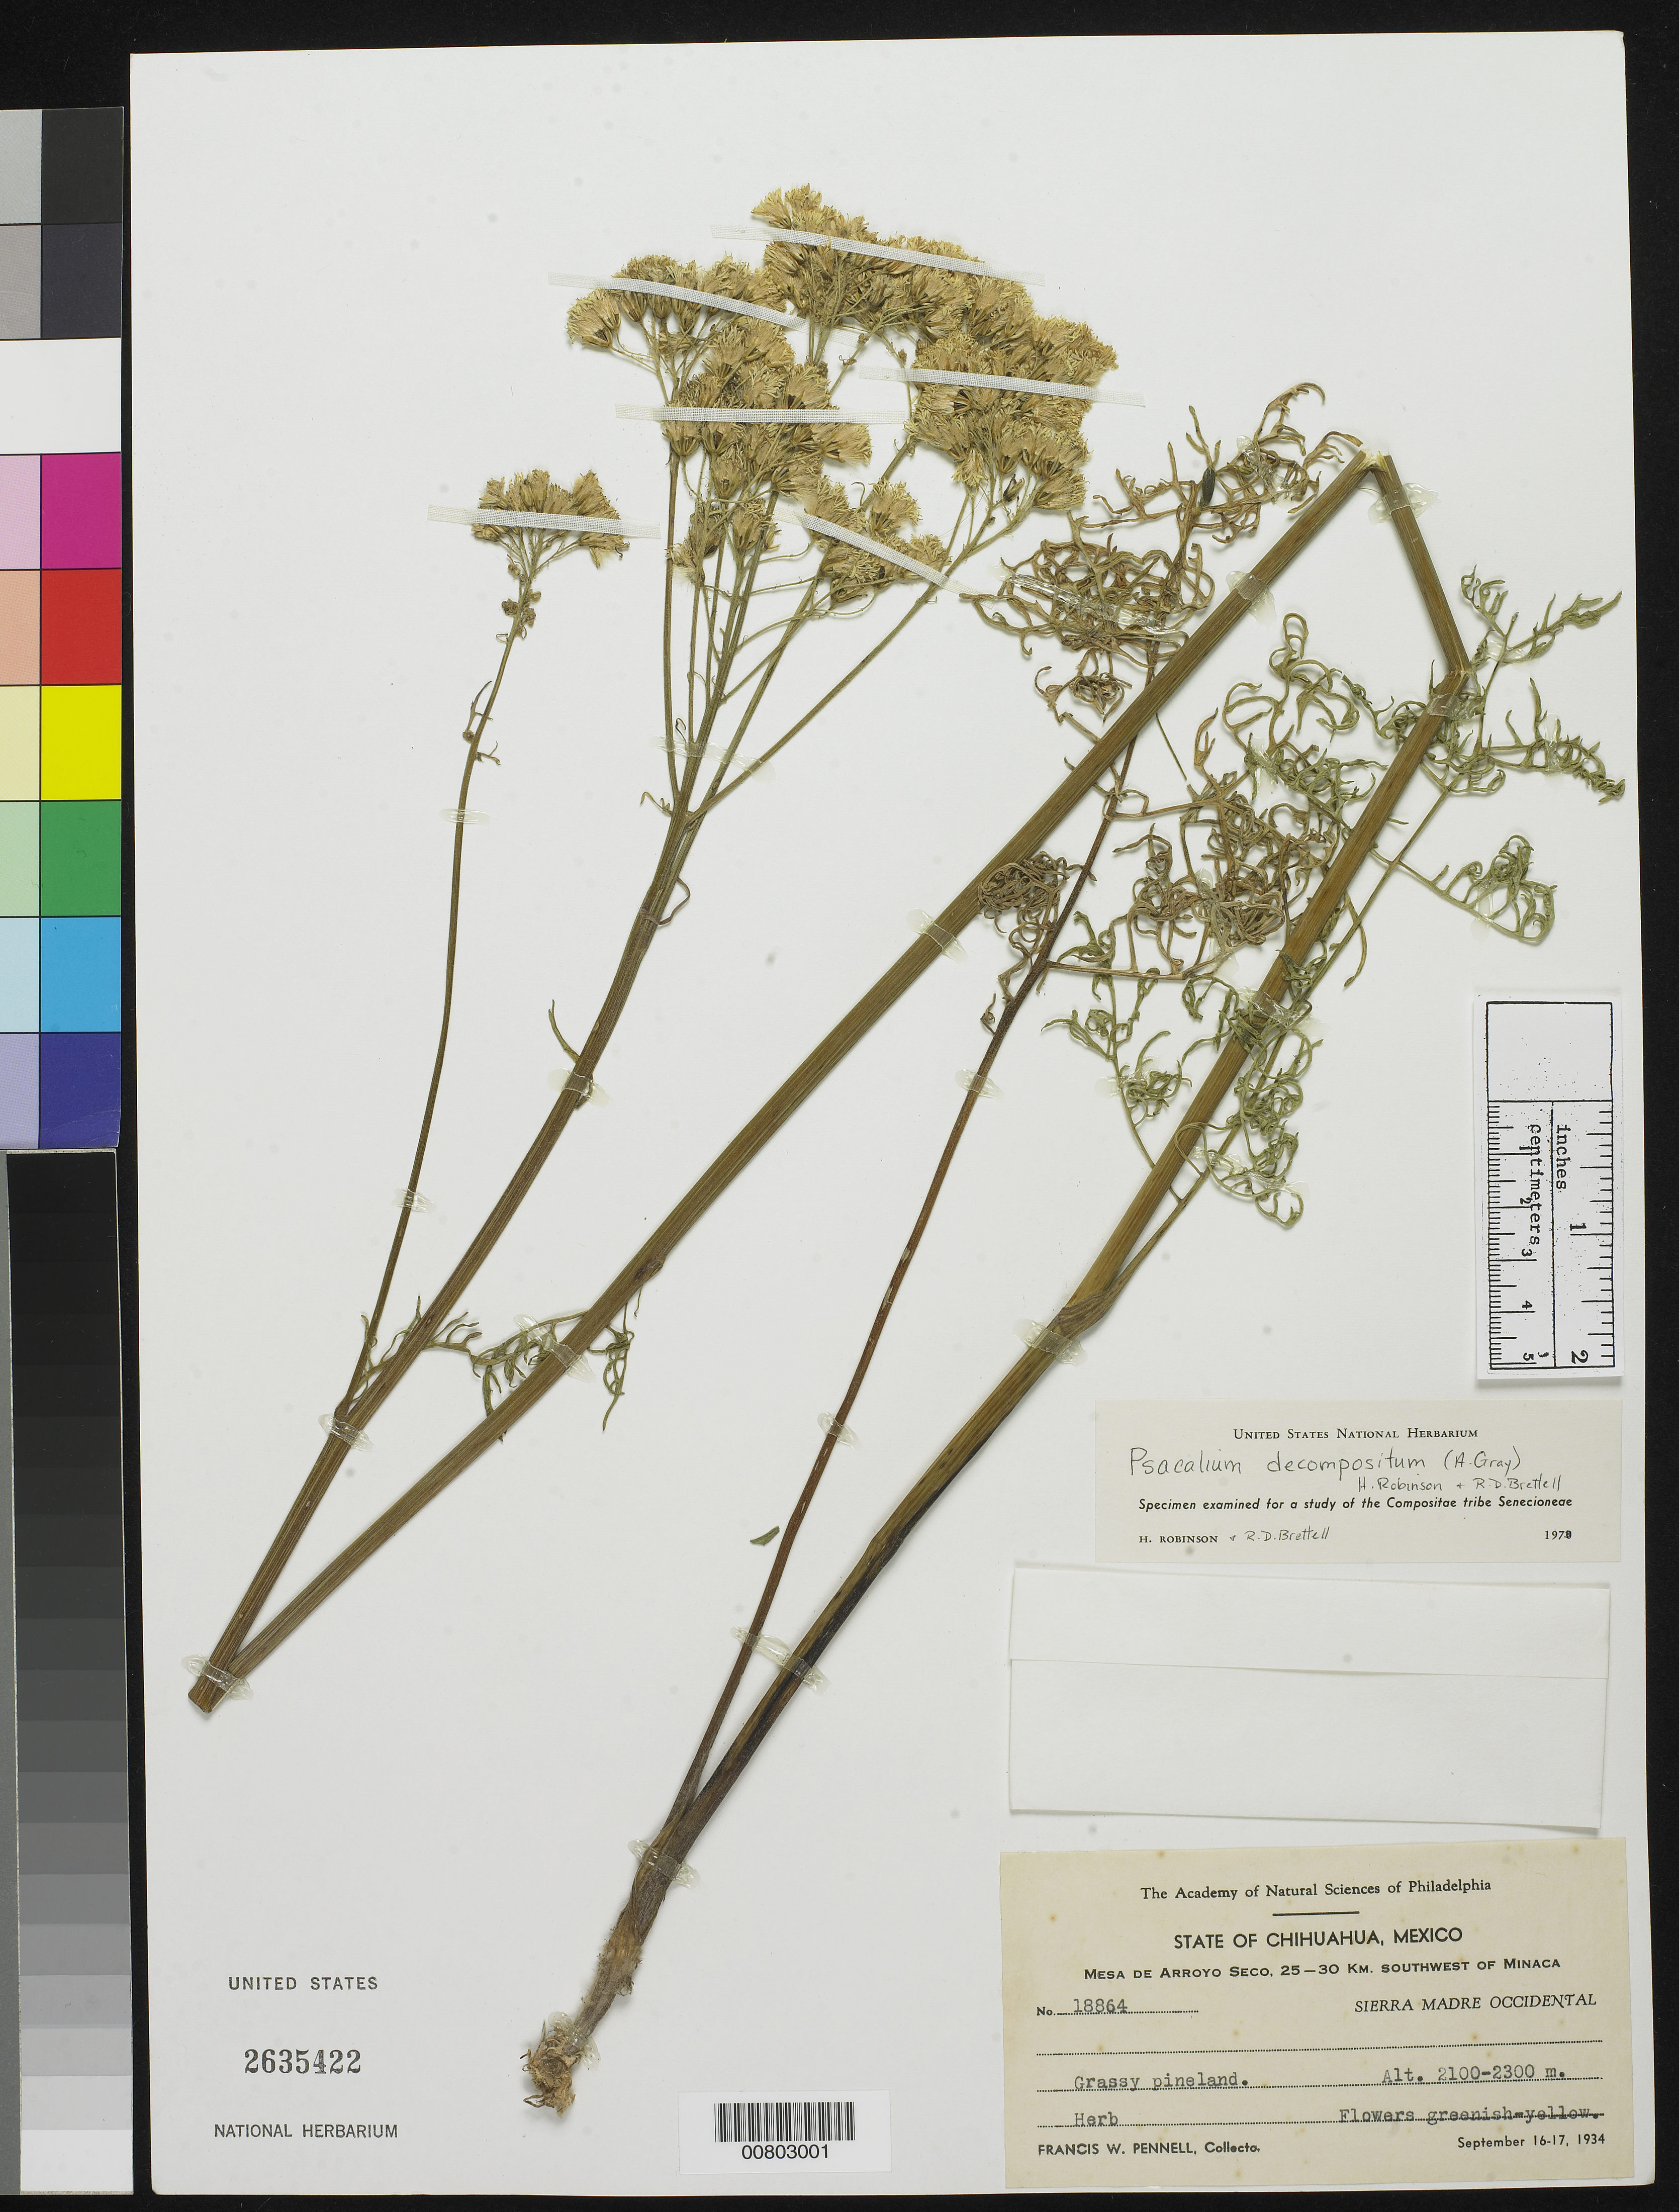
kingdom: Plantae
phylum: Tracheophyta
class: Magnoliopsida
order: Asterales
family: Asteraceae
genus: Psacalium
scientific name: Psacalium decompositum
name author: (A. Gray) H. Rob. & Brettell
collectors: F. W. Pennell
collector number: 18864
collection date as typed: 16 Sep 1934 to 17 Sep 1934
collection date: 1934-09-16/1934-09-17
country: Mexico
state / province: Chihuahua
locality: Mesa de Arrollo Seco, 25-30 km. southwest of Miñaca, Chihuahua.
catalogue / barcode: US 2635422